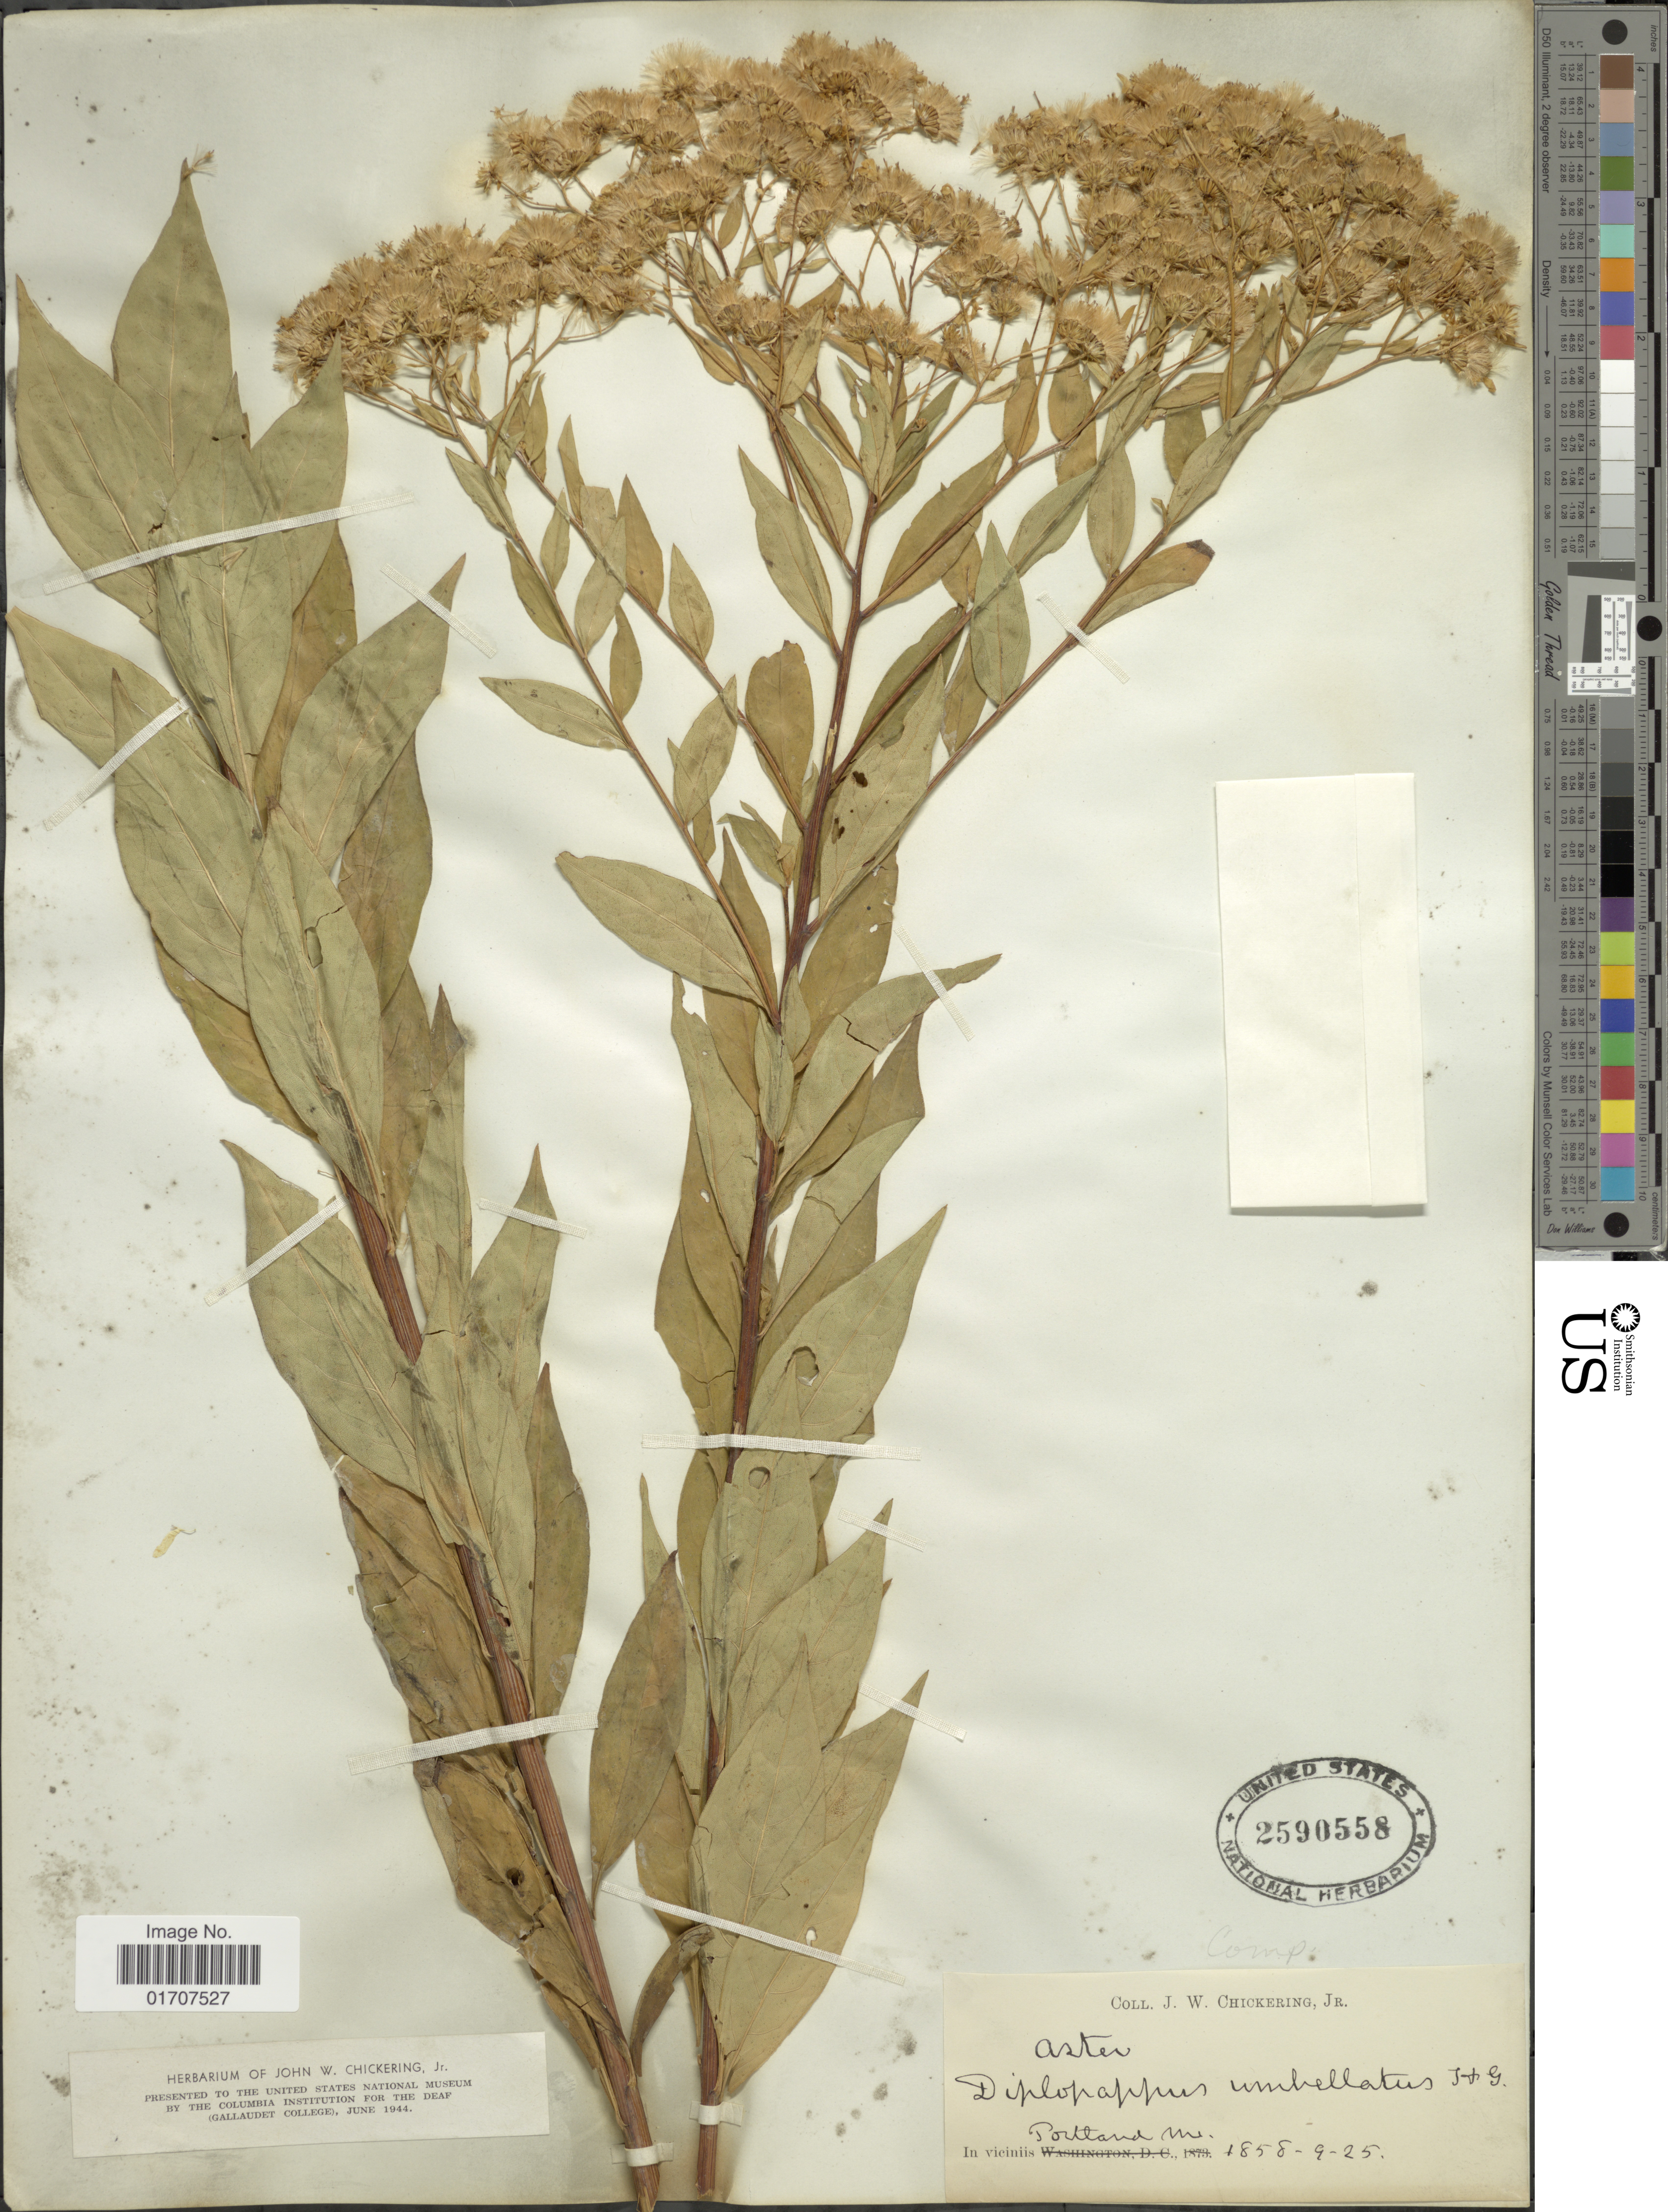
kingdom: Plantae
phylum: Tracheophyta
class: Magnoliopsida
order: Asterales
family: Asteraceae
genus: Doellingeria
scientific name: Doellingeria umbellata var. umbellata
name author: Nees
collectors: J. W. Chickering Jr.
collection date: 1858-09-25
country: United States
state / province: Maine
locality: In Viciniis Portland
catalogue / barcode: US 2590558